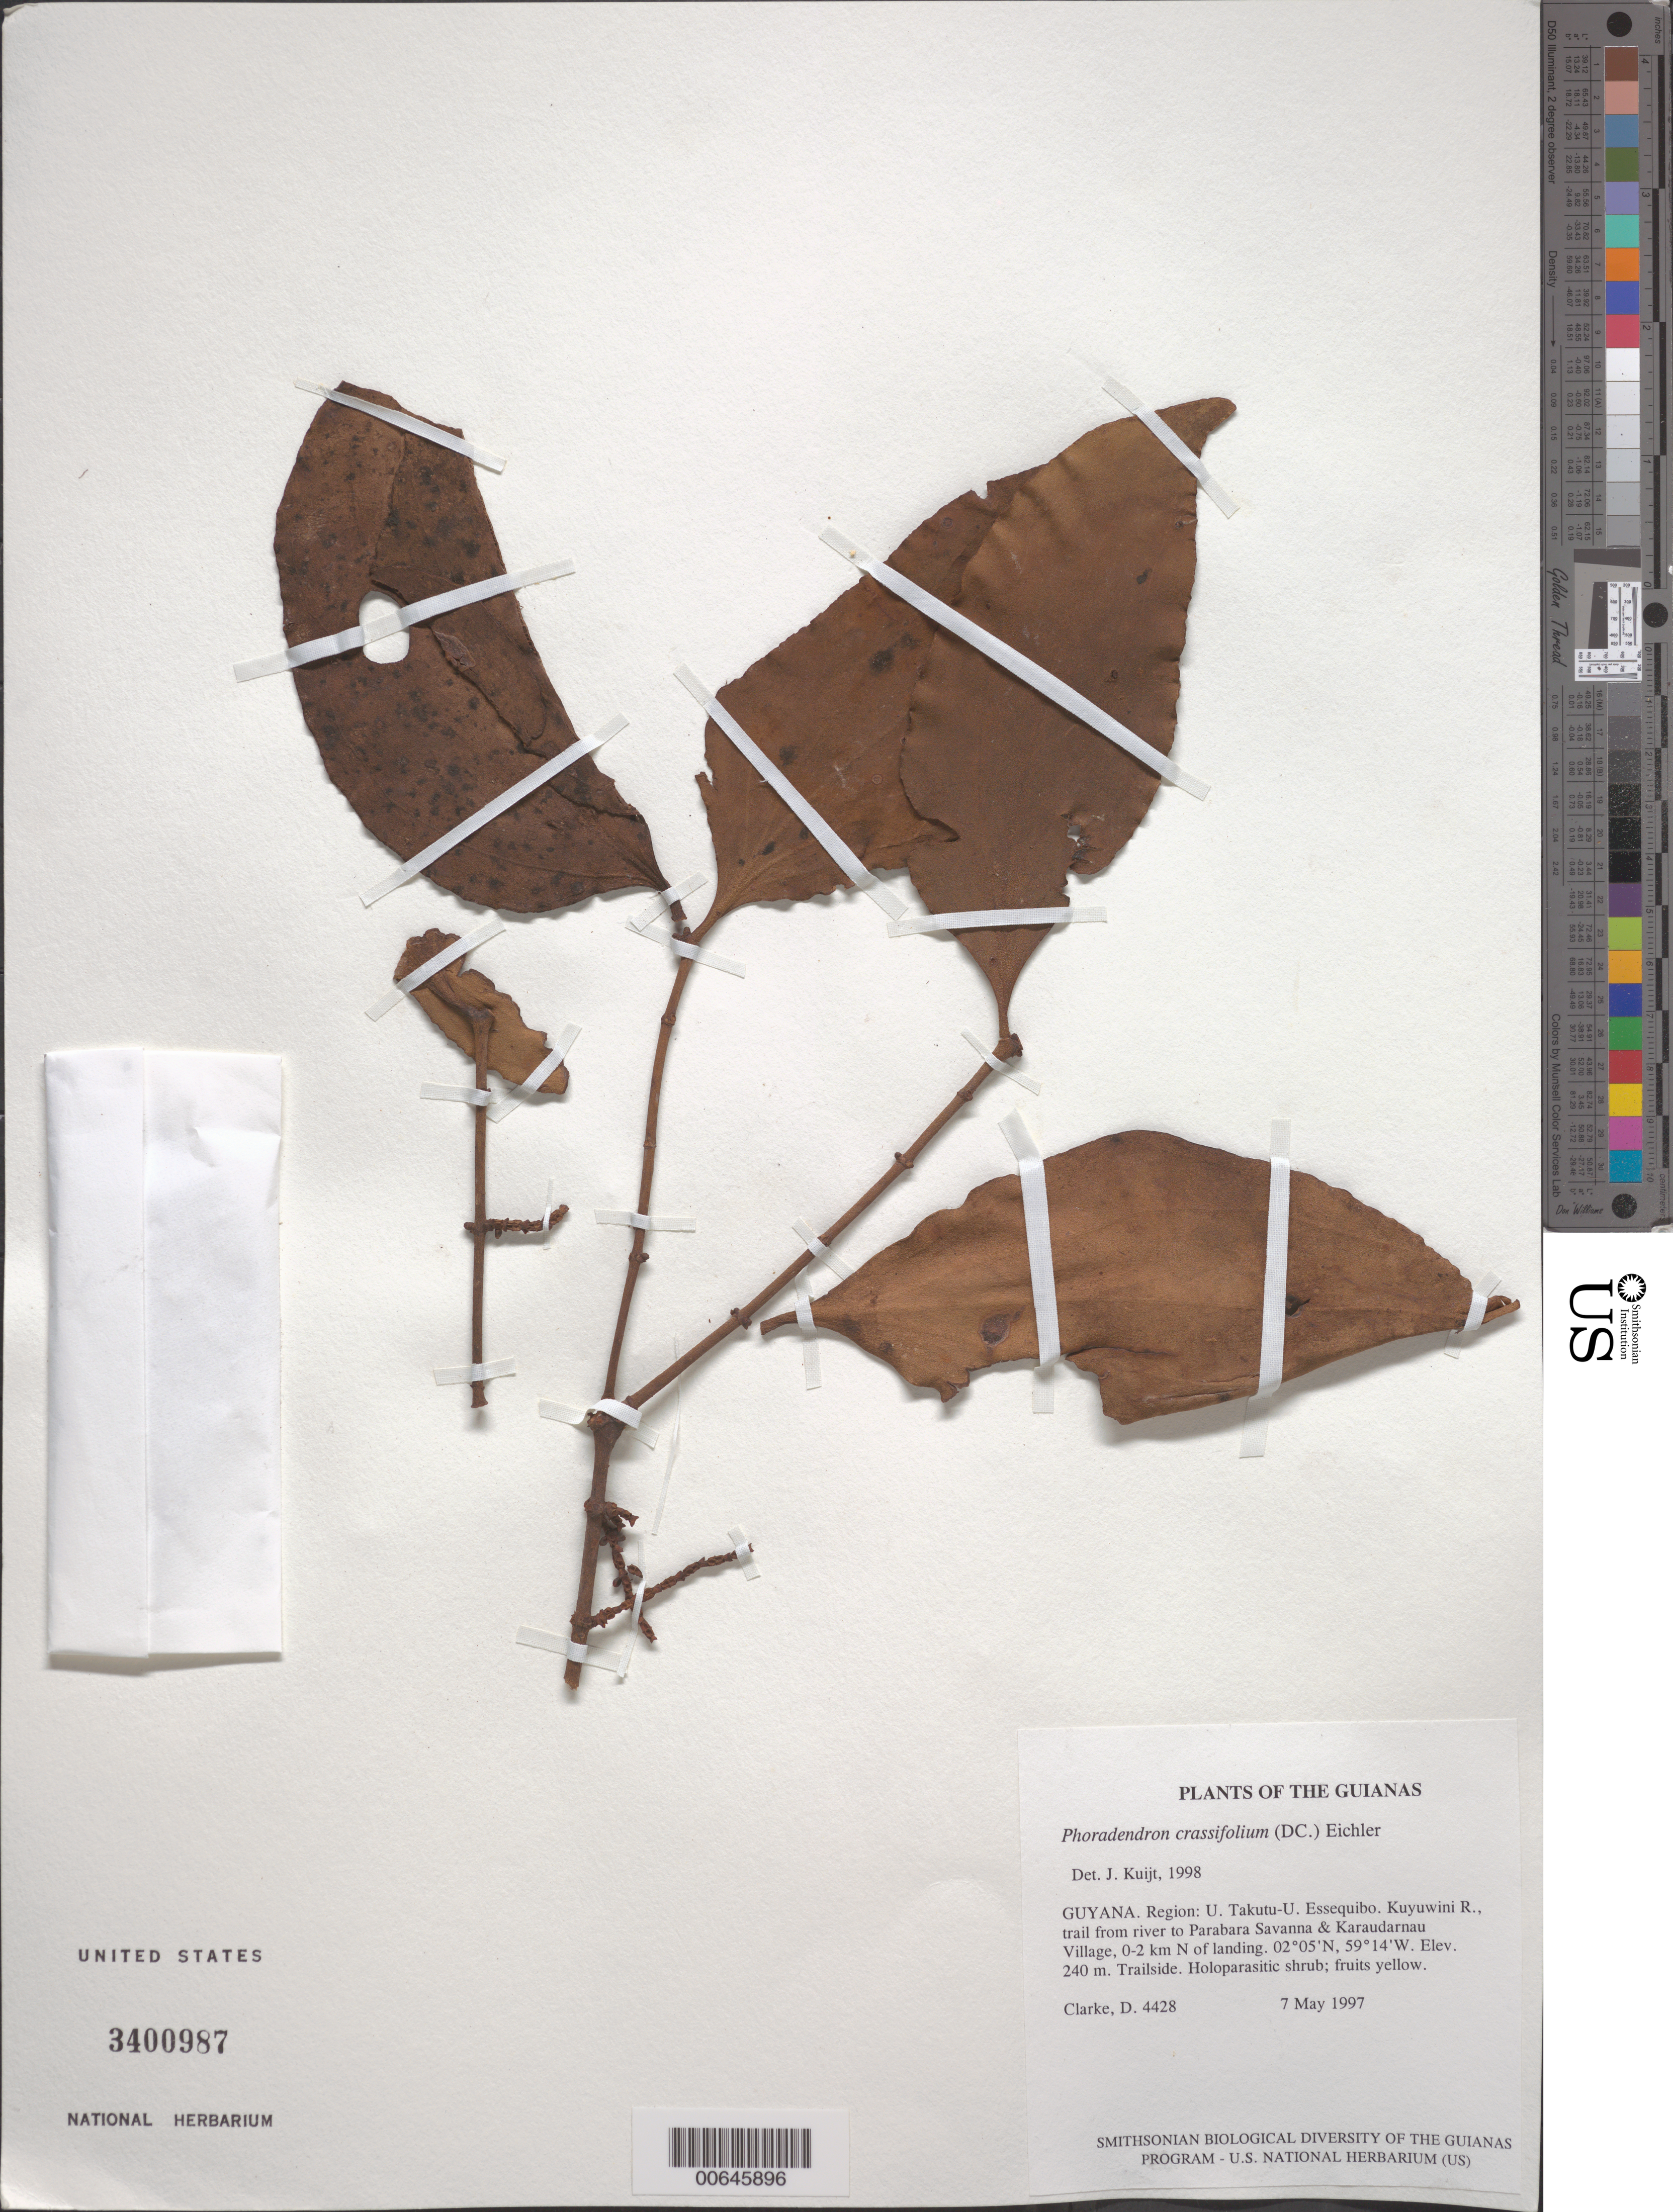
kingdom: Plantae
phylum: Tracheophyta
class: Magnoliopsida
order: Santalales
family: Viscaceae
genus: Phoradendron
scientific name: Phoradendron crassifolium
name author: (Pohl ex DC.) Eichler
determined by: Kuijt, Job, (CANADA)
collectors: H. D. Clarke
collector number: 4428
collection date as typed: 7 May 1997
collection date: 1997-05-07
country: Guyana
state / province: U. Takutu-U. Essequibo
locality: Kuyuwini R., trail from river to Parabara Savanna & Karaudarnau Village, 0-2 km N of landing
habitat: Trailside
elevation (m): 240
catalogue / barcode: US 3400987